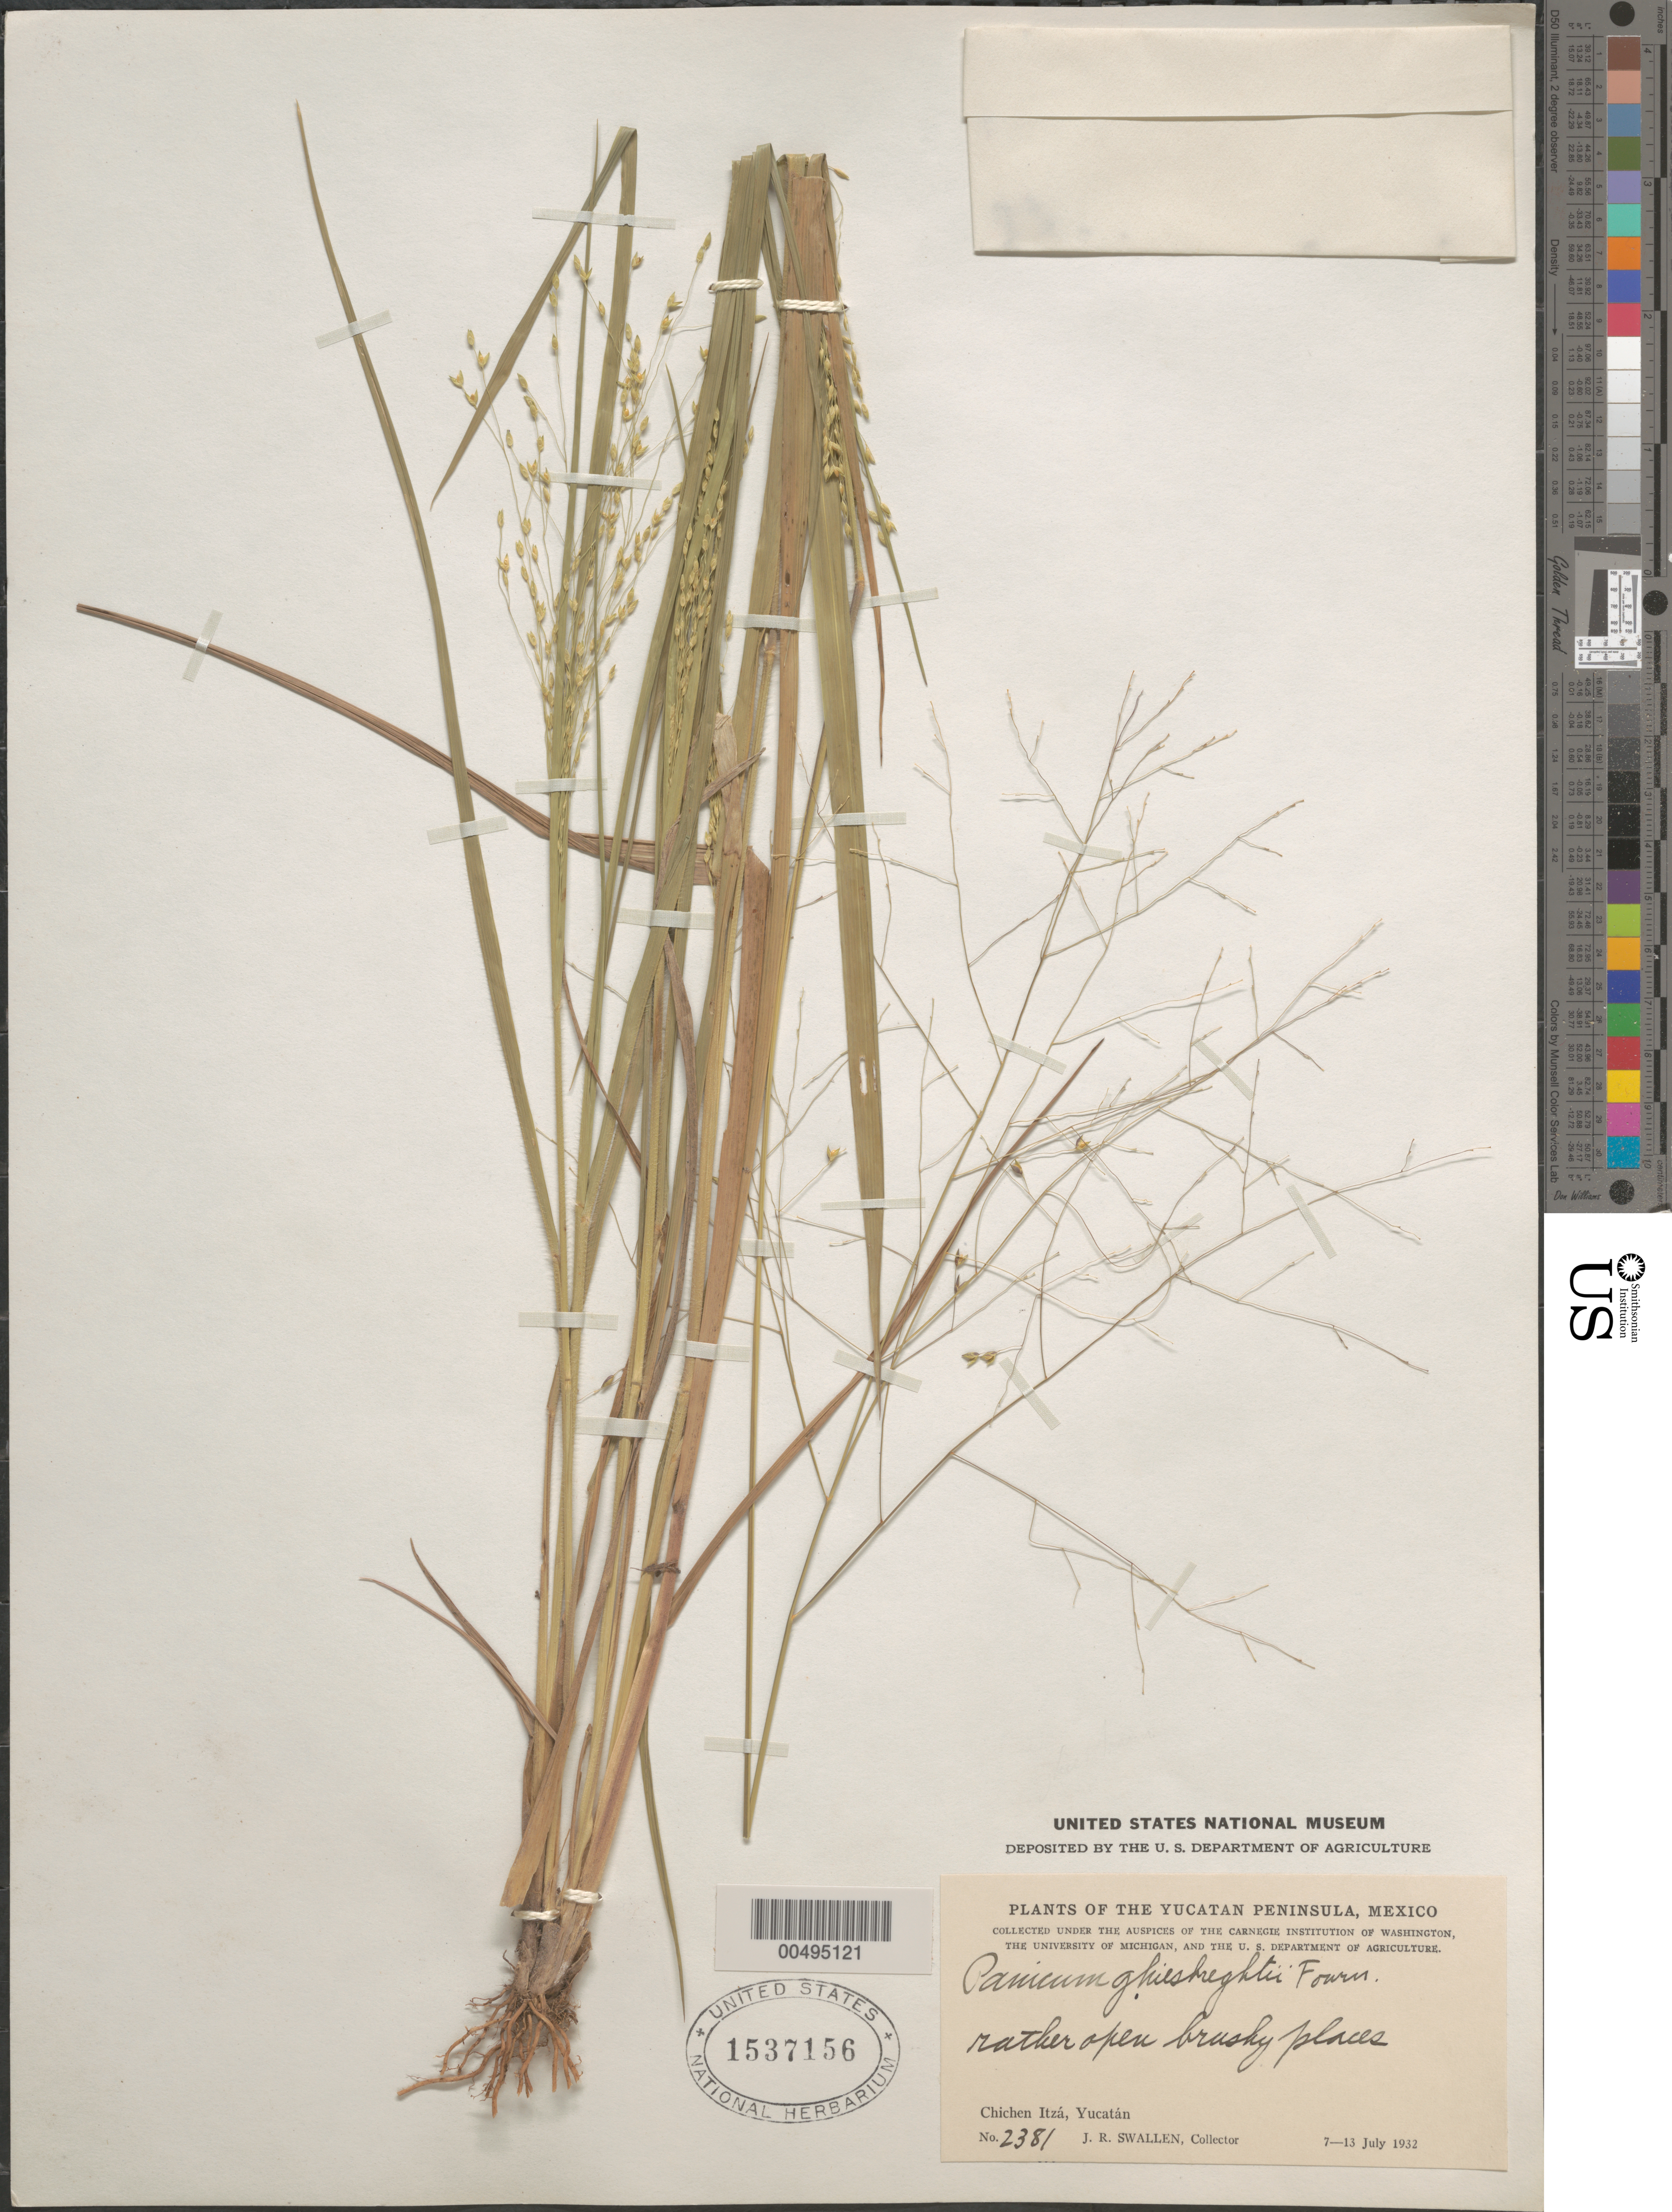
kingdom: Plantae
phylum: Tracheophyta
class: Liliopsida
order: Poales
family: Poaceae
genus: Panicum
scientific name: Panicum ghiesbreghtii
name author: E. Fourn.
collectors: J. R. Swallen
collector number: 2381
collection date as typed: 7 Jul 1932 to 13 Jul 1932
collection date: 1932-07-07/1932-07-13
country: Mexico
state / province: Yucatan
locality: Yucatan Peninsula, Chichen Itz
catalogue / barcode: US 1537156